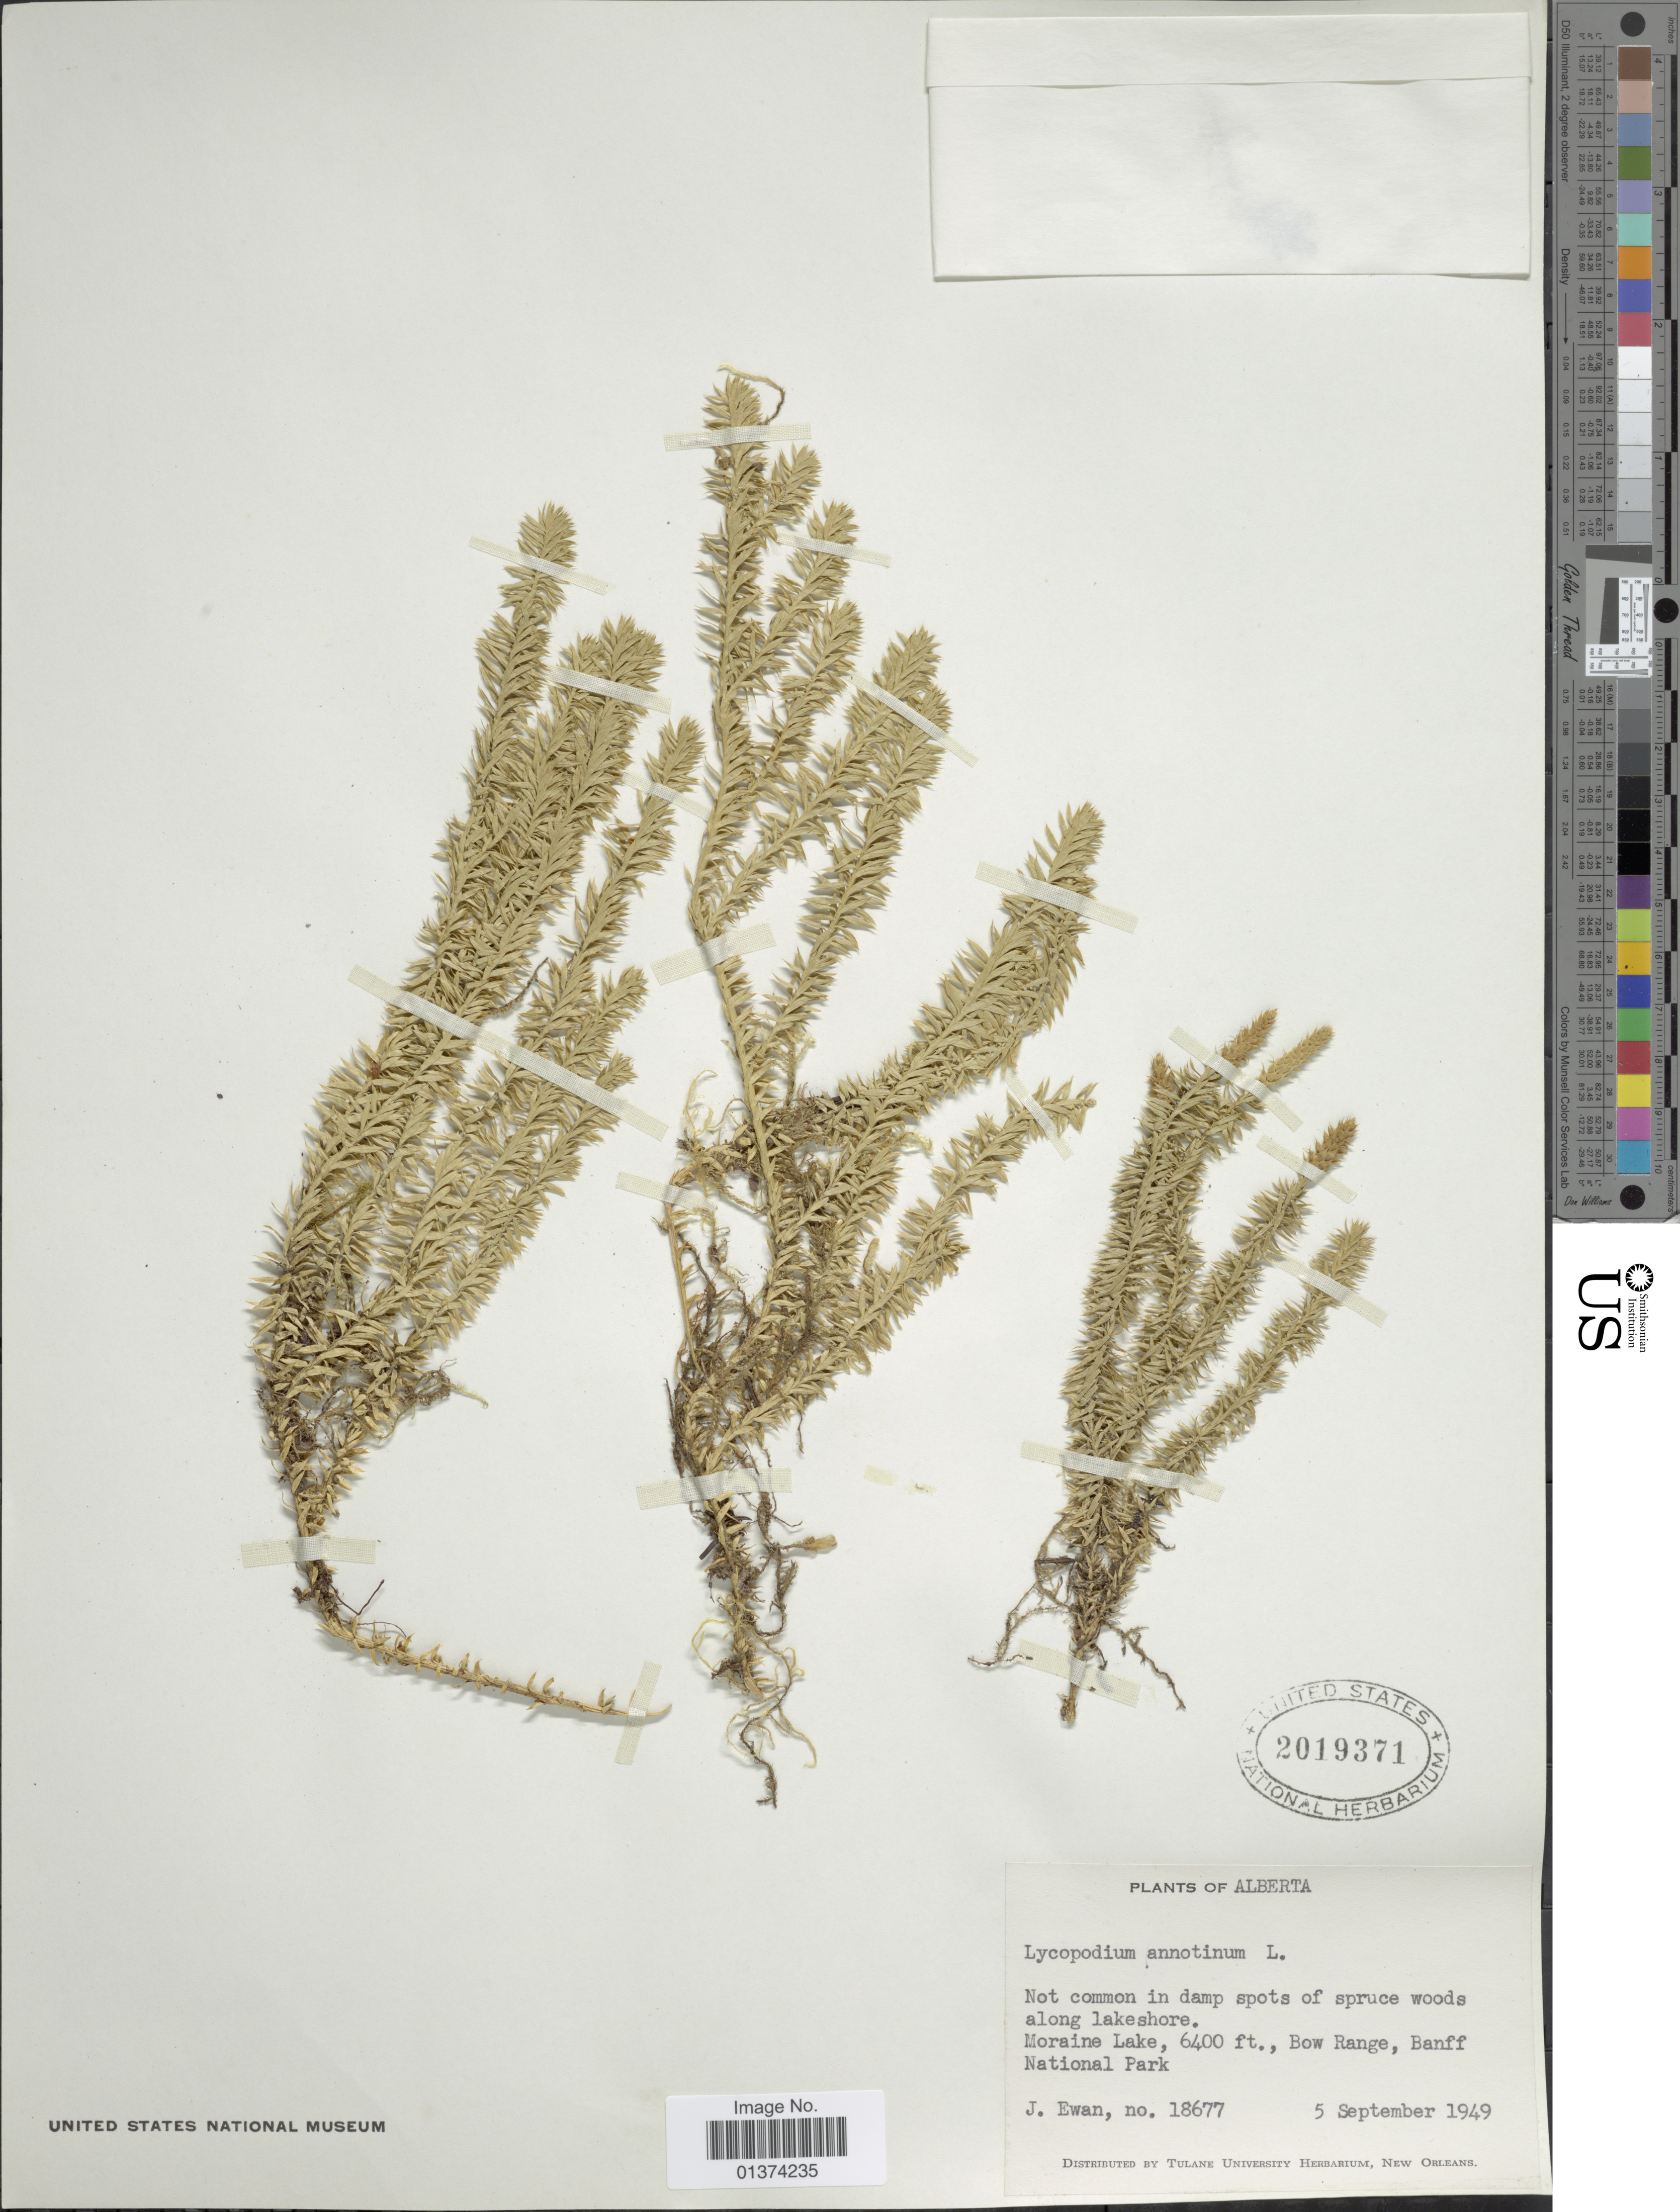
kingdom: Plantae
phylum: Tracheophyta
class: Lycopodiopsida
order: Lycopodiales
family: Lycopodiaceae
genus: Spinulum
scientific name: Spinulum annotinum subsp. annotinum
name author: (L.) A. Haines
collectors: J. A. Ewan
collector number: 18677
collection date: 1949-09-05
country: Canada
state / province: Alberta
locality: Moraine Lake, Bow Range, Banff National Park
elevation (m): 1951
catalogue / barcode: US 2019371